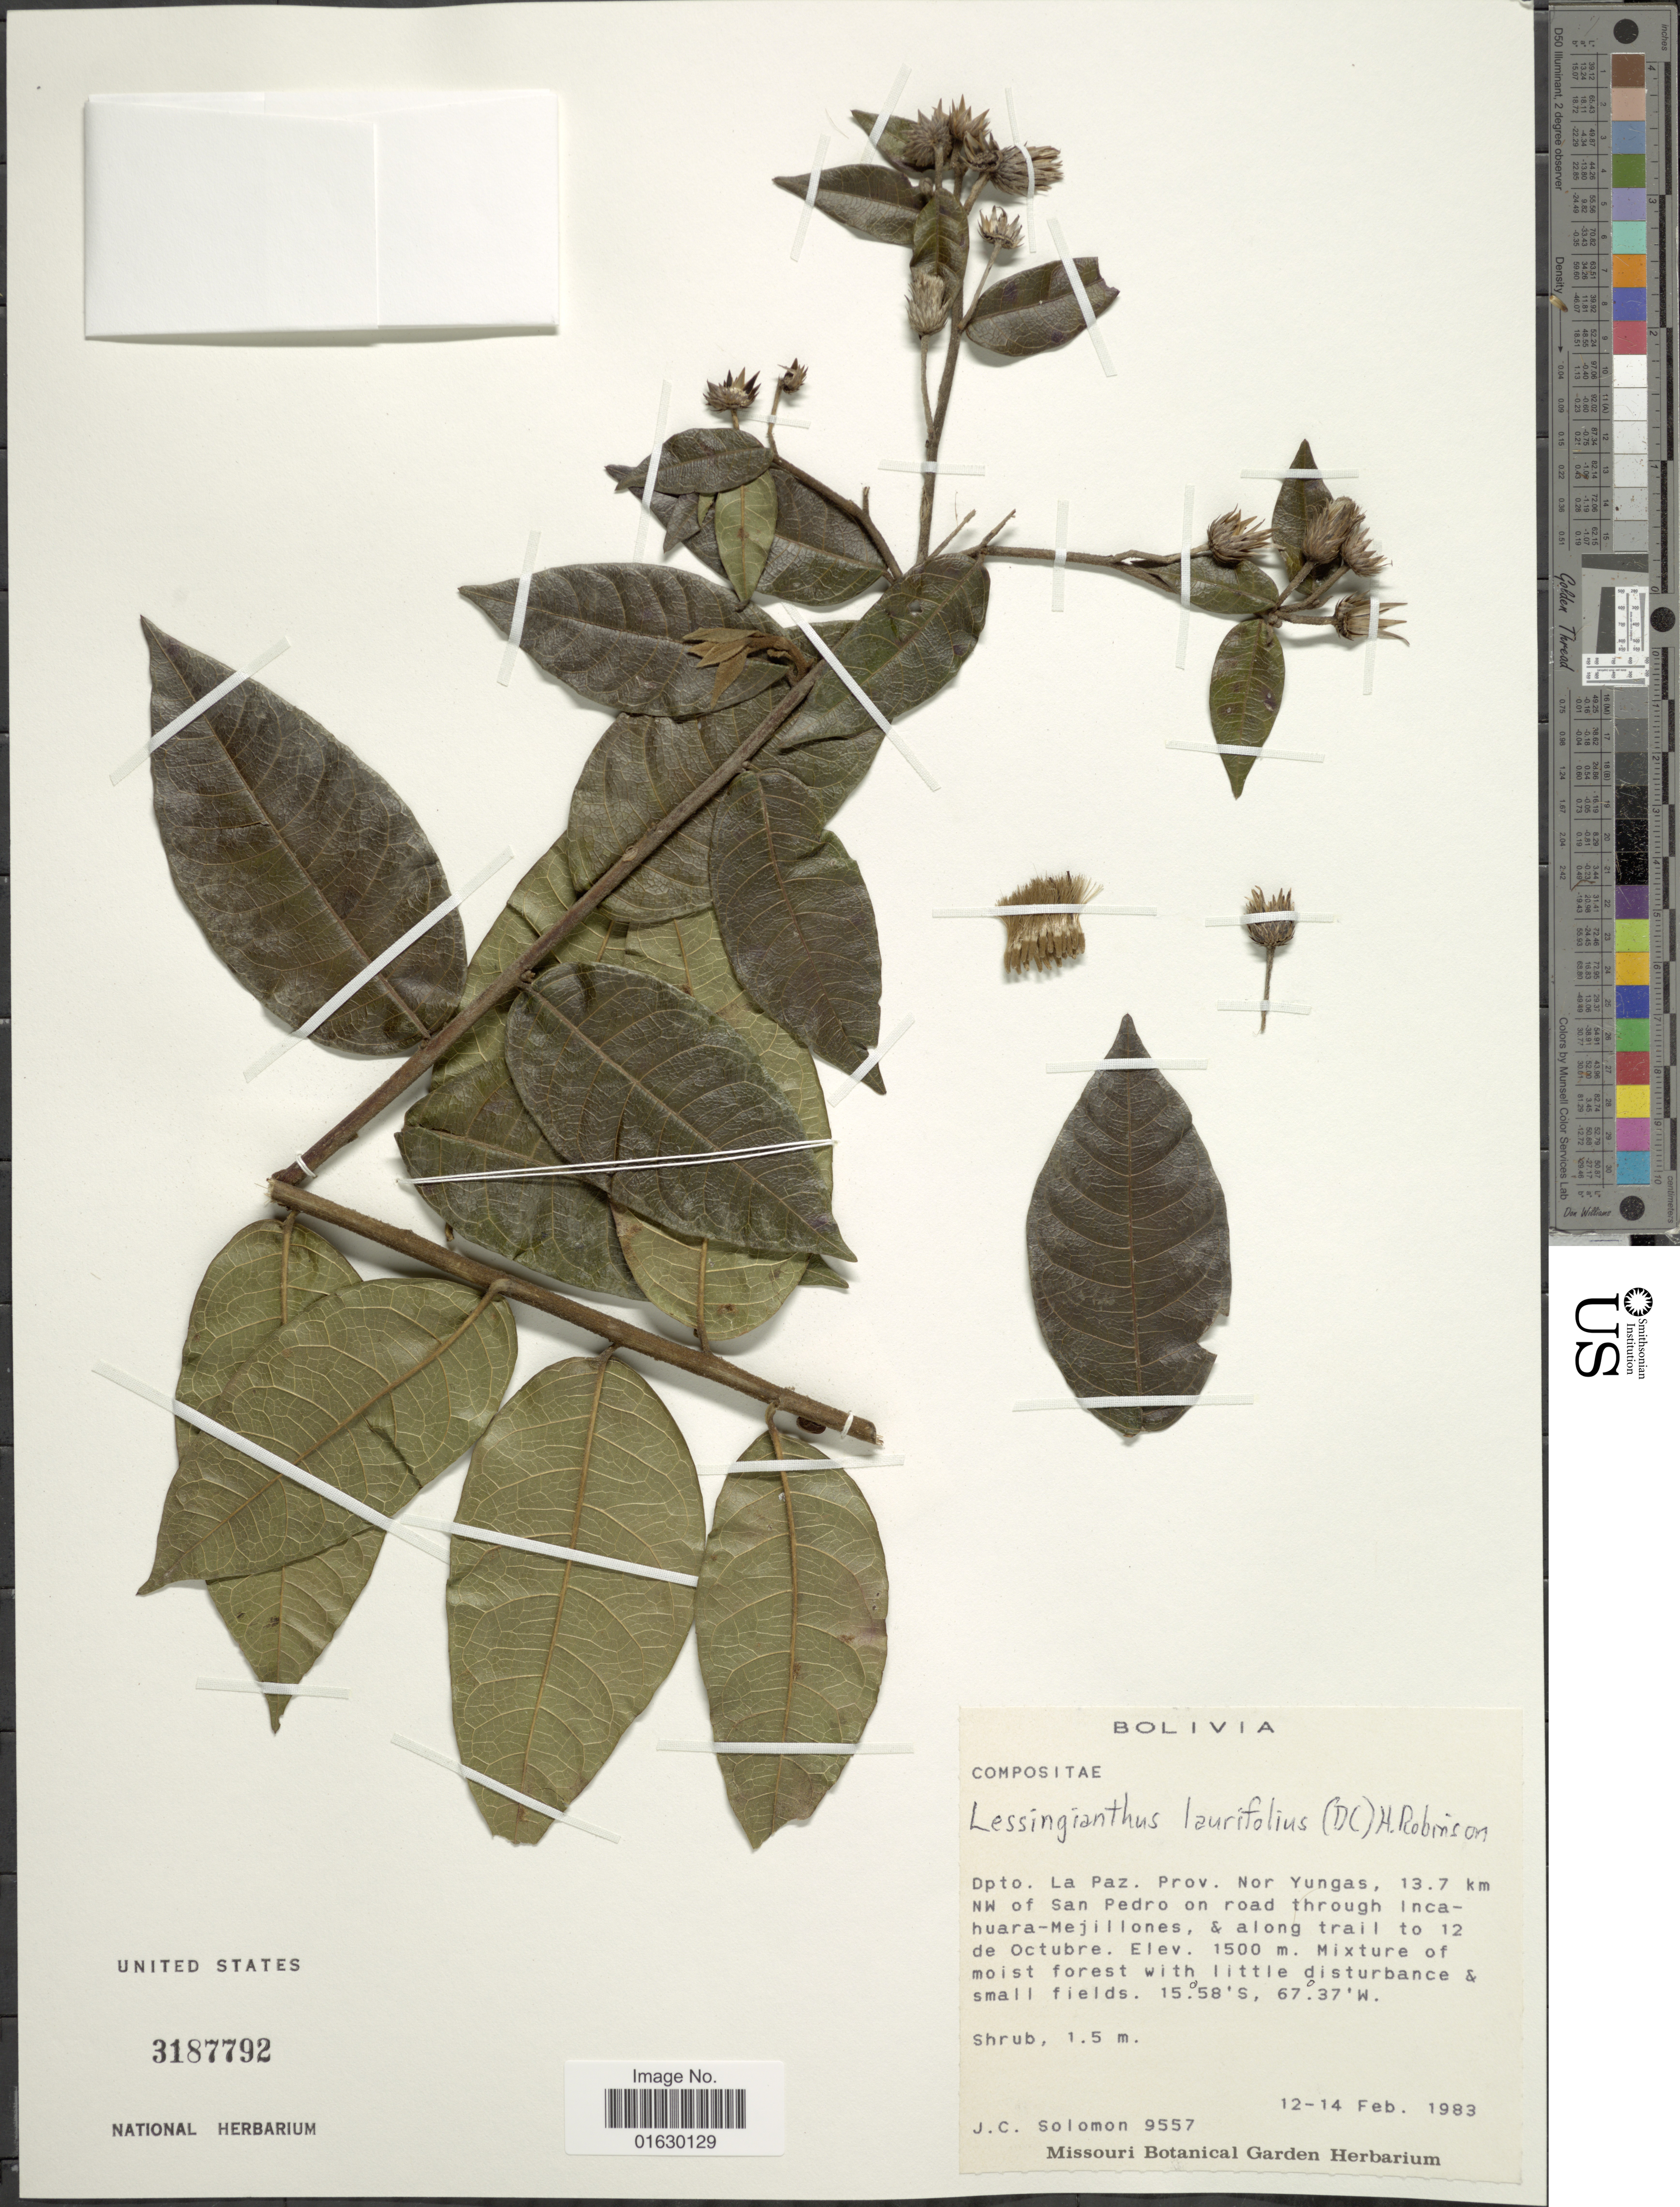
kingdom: Plantae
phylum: Tracheophyta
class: Magnoliopsida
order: Asterales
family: Asteraceae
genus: Lessingianthus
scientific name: Lessingianthus laurifolius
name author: (DC.) H. Rob.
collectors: J. C. Solomon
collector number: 9557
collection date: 1983-02-12/1983-02-14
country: Bolivia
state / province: La Paz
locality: La Paz Prov. Nor Yungas, 13.7 km NW of San Pedro on road through Incahuara-Mejillones & along trail to 12 de Octubre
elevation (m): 1500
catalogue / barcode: US 3187792